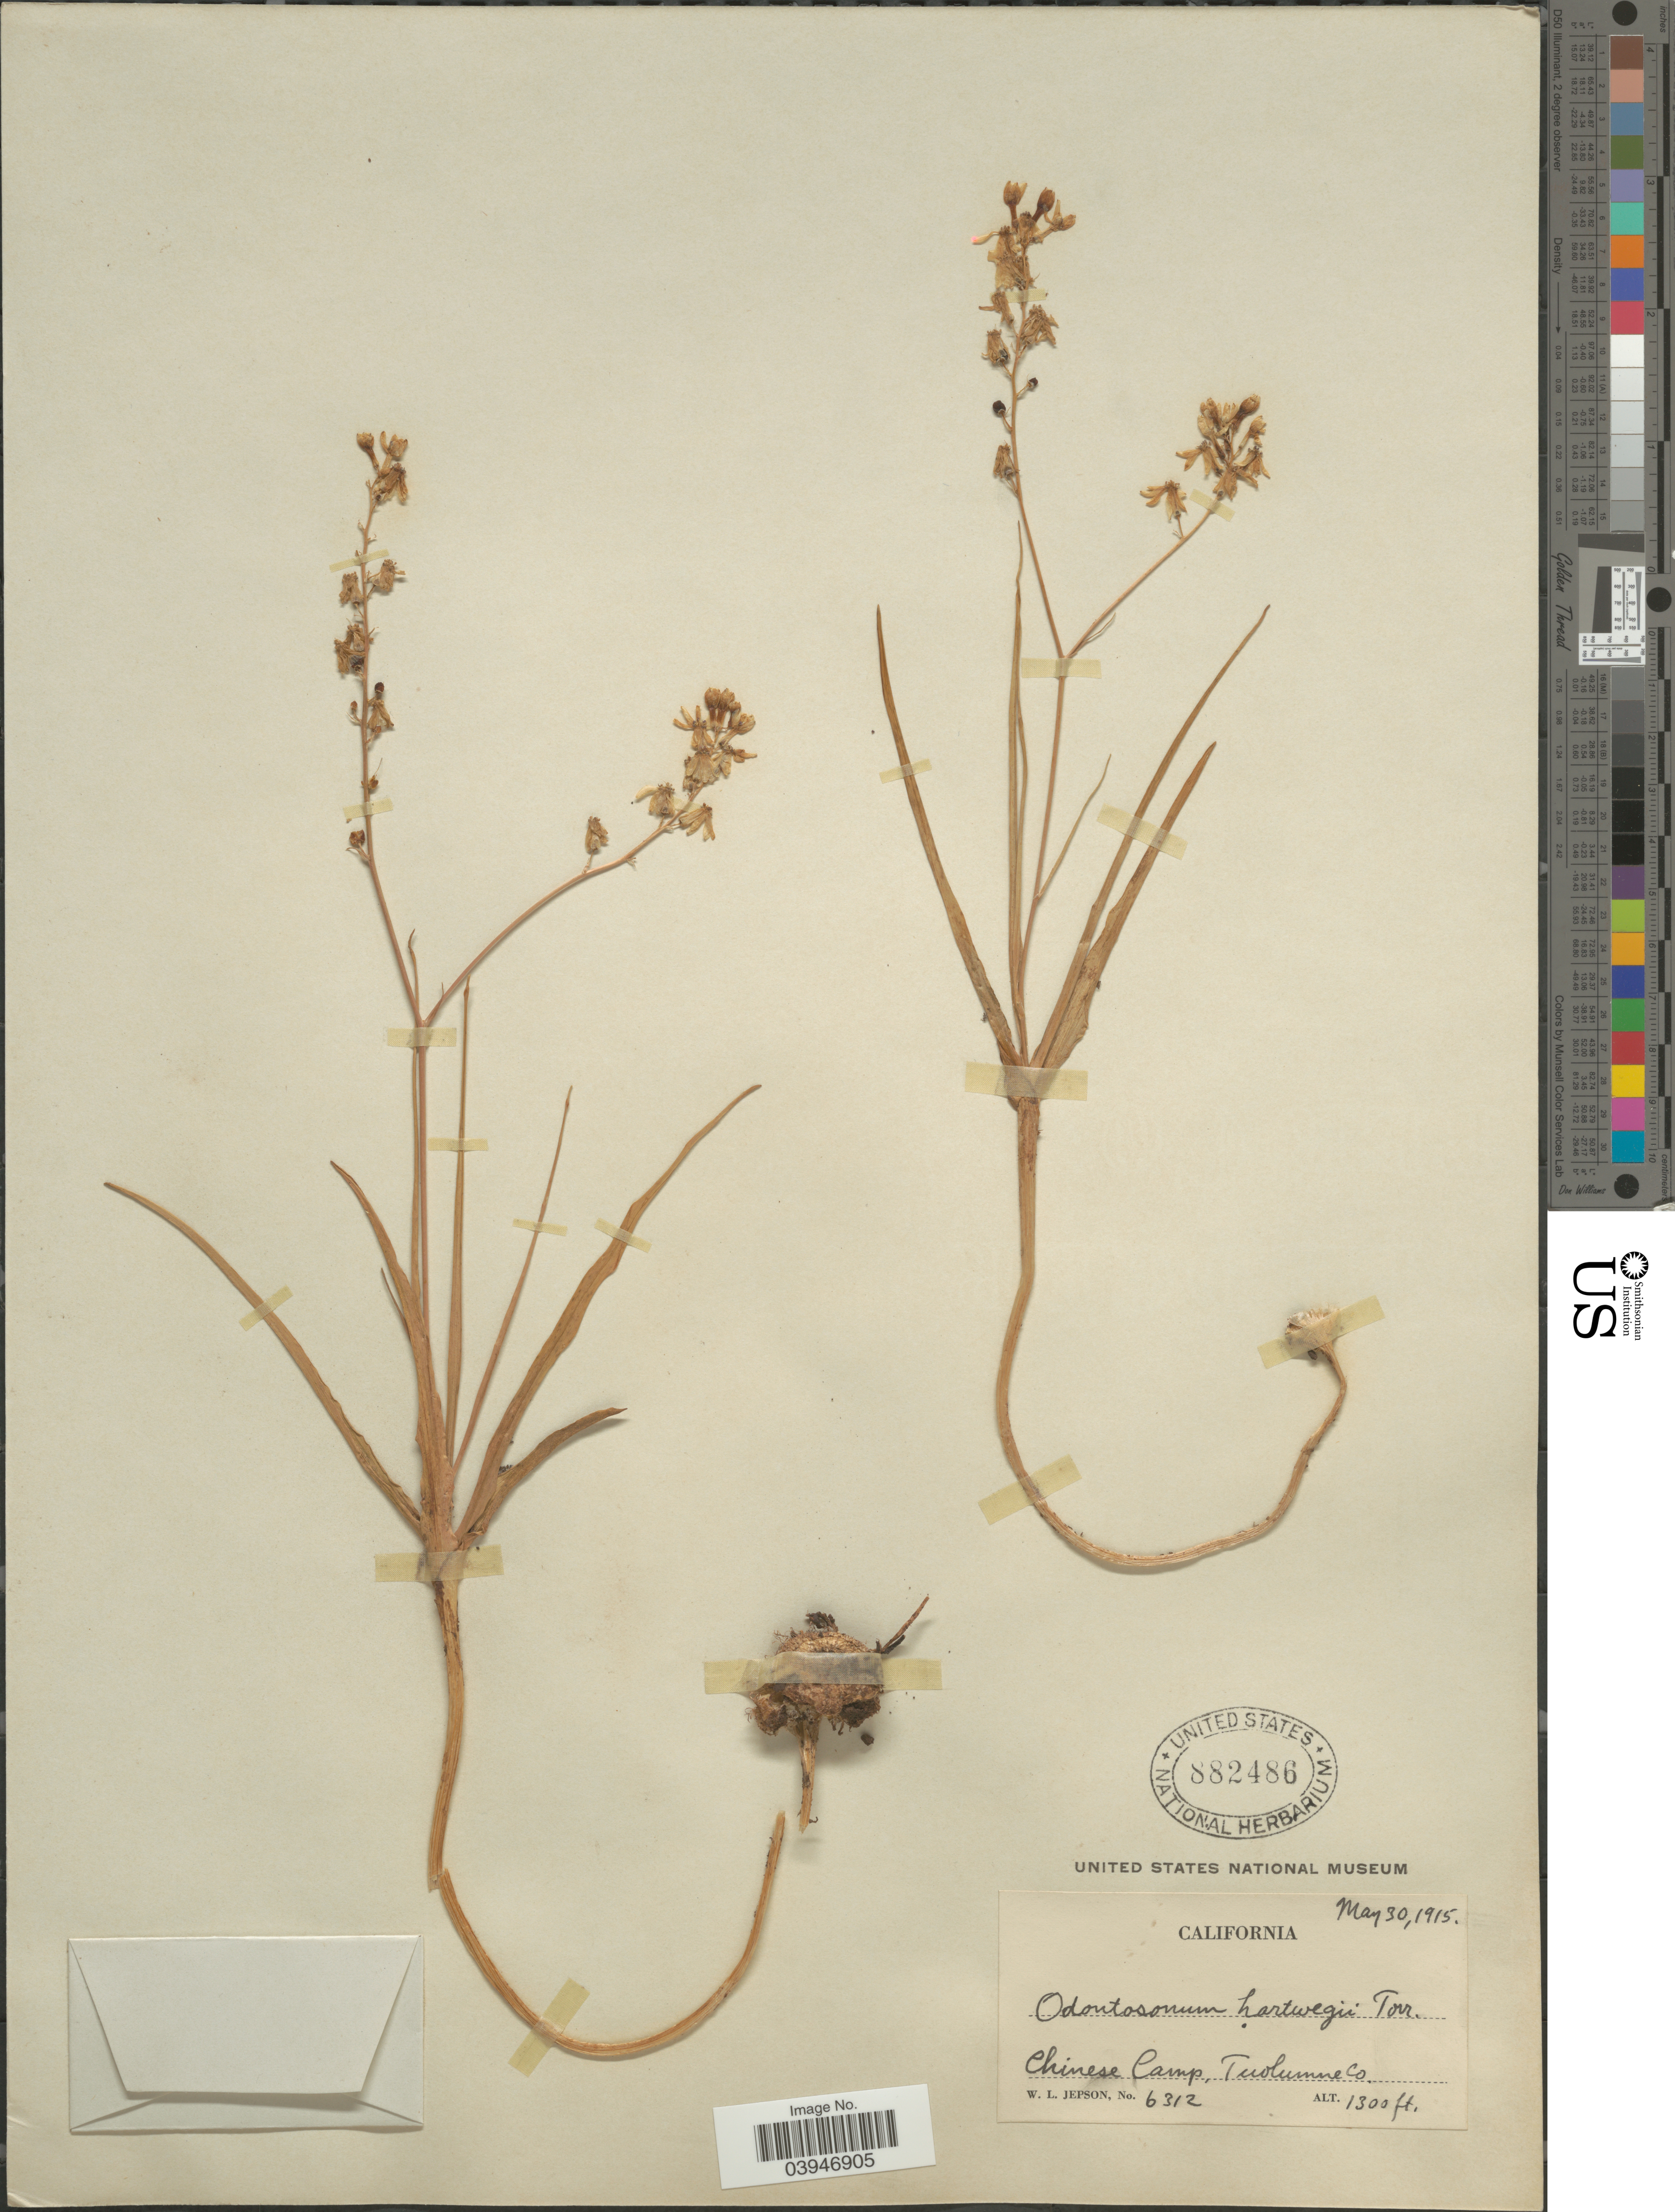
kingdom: Plantae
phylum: Tracheophyta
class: Liliopsida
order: Asparagales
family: Tecophilaeaceae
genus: Odontostomum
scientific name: Odontostomum hartwegii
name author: Torr.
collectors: W. L. Jepson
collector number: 6312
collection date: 1915-05-30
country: United States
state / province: California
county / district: Tuolumne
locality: Chinese Camp, Tuolumne Co.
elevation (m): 396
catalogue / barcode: US 882486